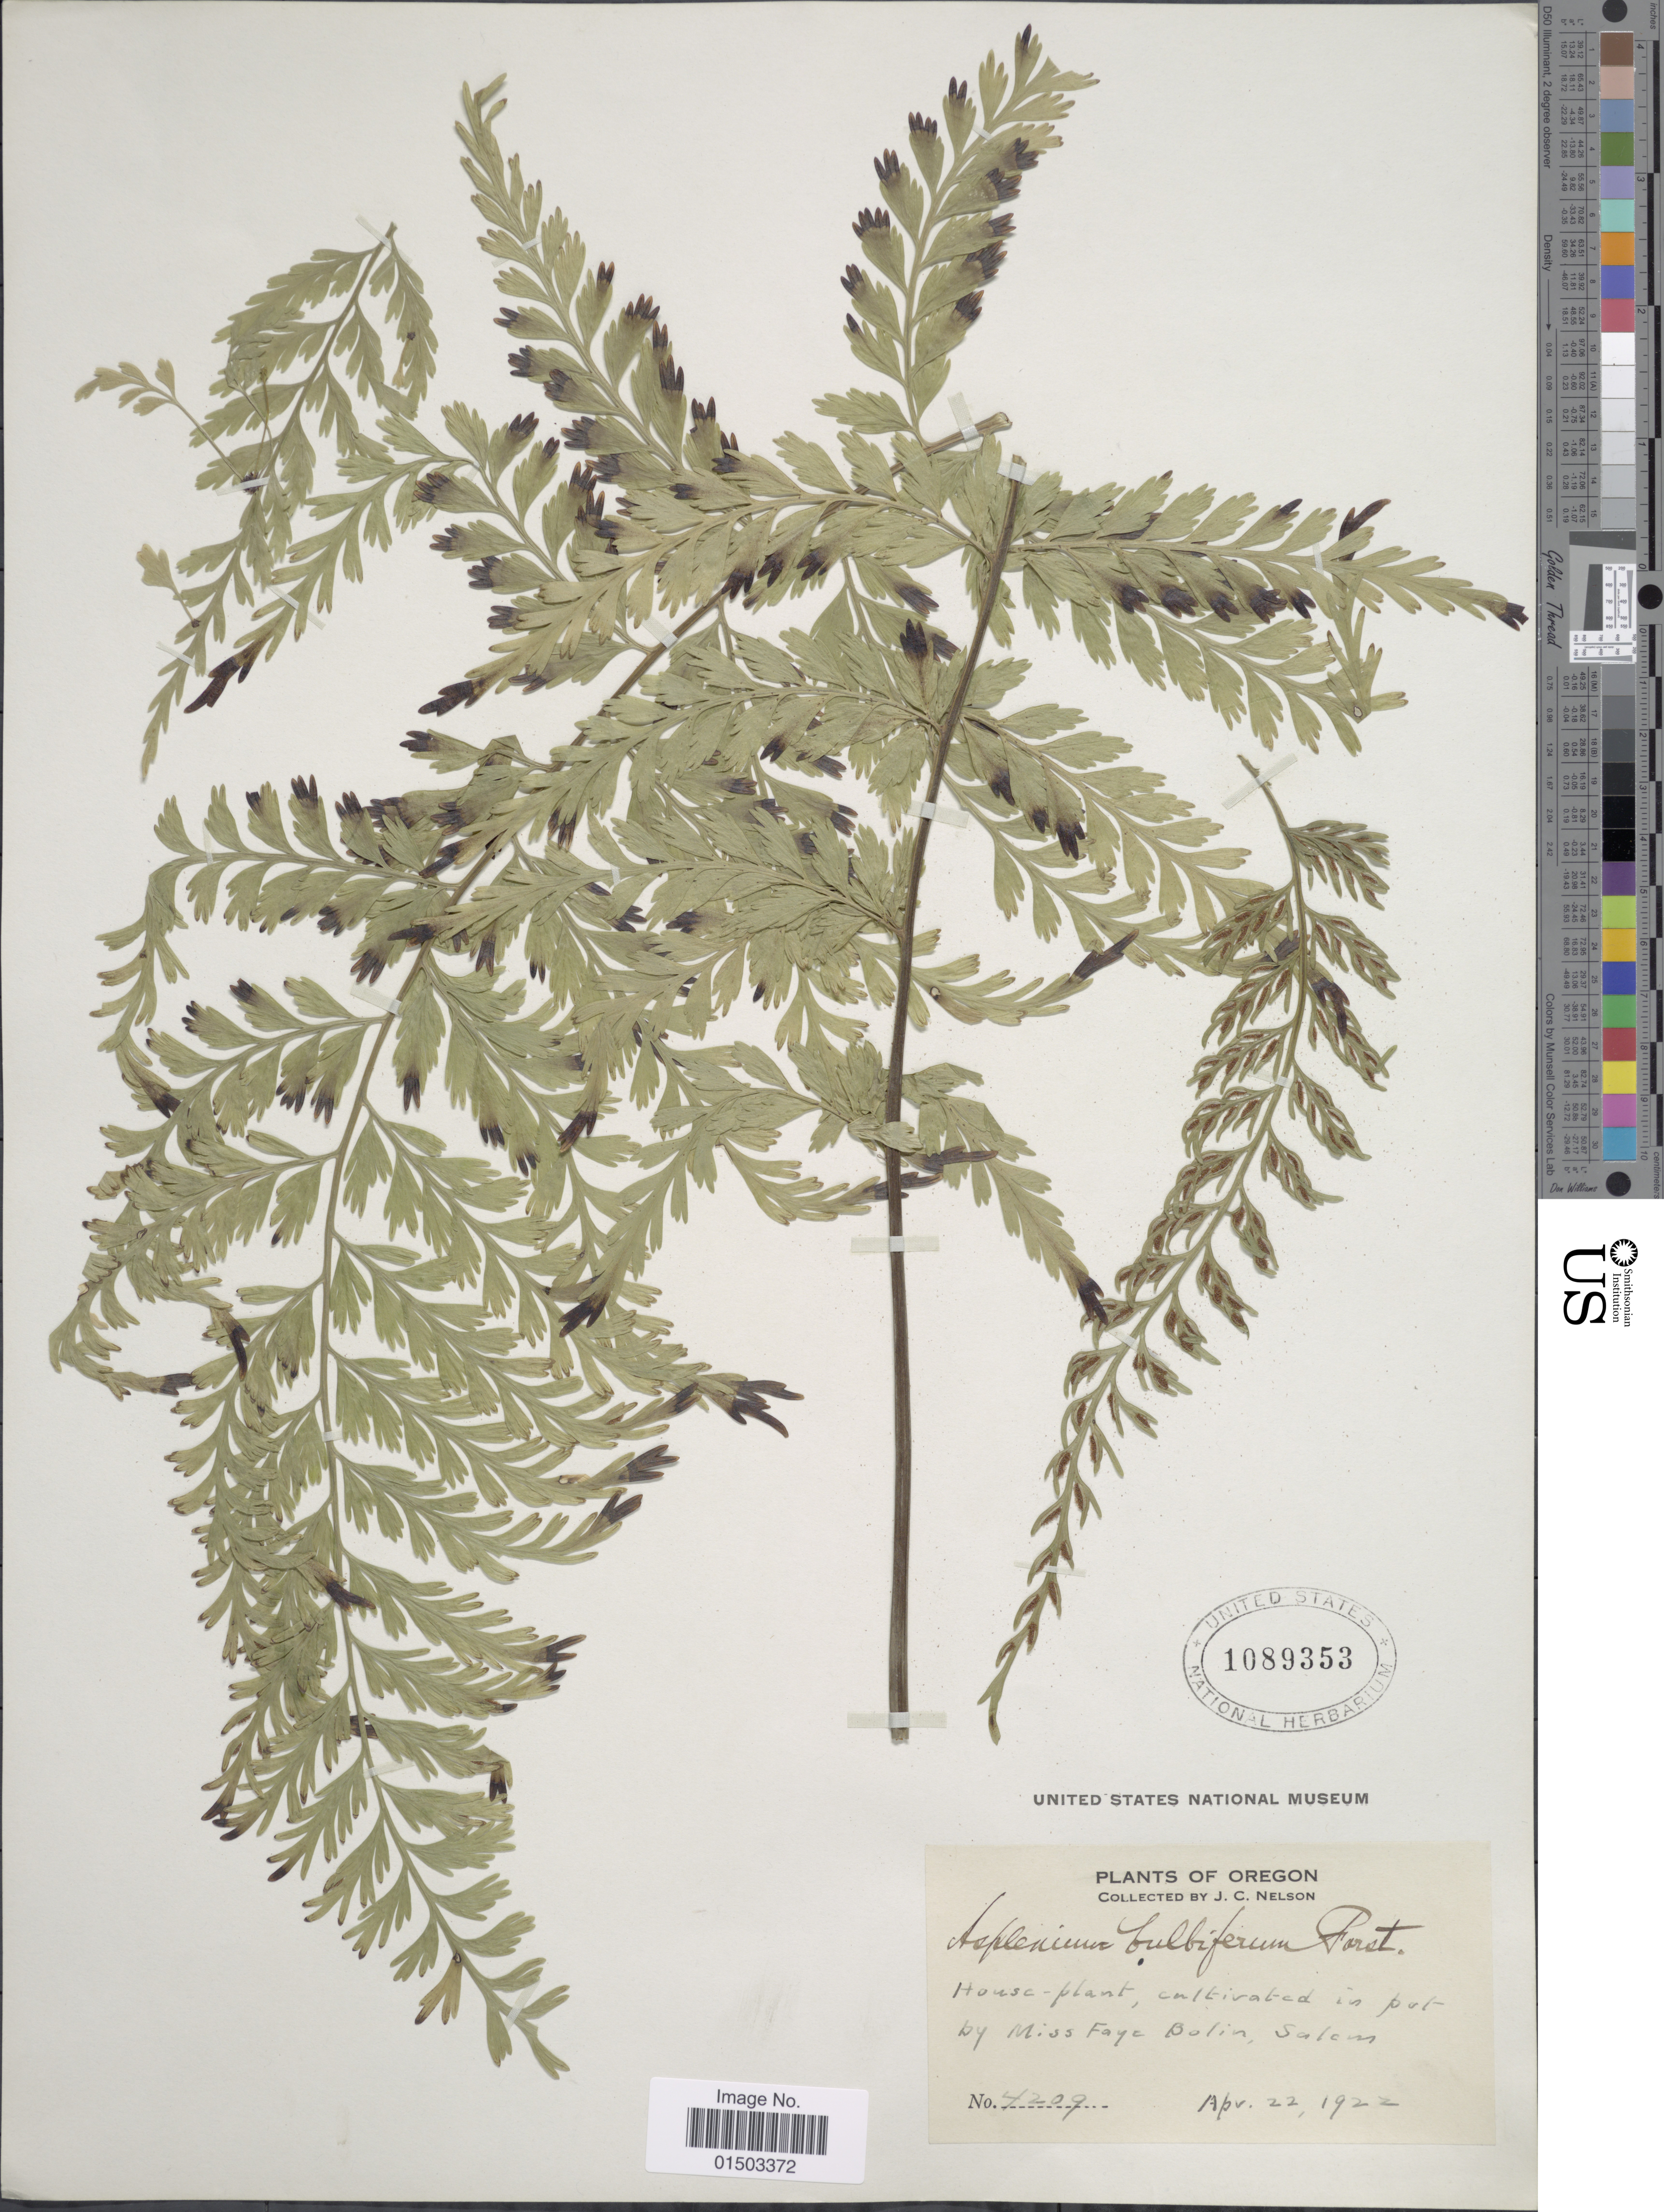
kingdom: Plantae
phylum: Tracheophyta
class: Polypodiopsida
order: Polypodiales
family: Aspleniaceae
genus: Asplenium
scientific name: Asplenium bulbiferum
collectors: J. C. Nelson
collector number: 4209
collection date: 1922-04-22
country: United States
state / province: Oregon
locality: House-plant, cultivated in pot bij Miss Bolin, Salem.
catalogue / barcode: US 1089353